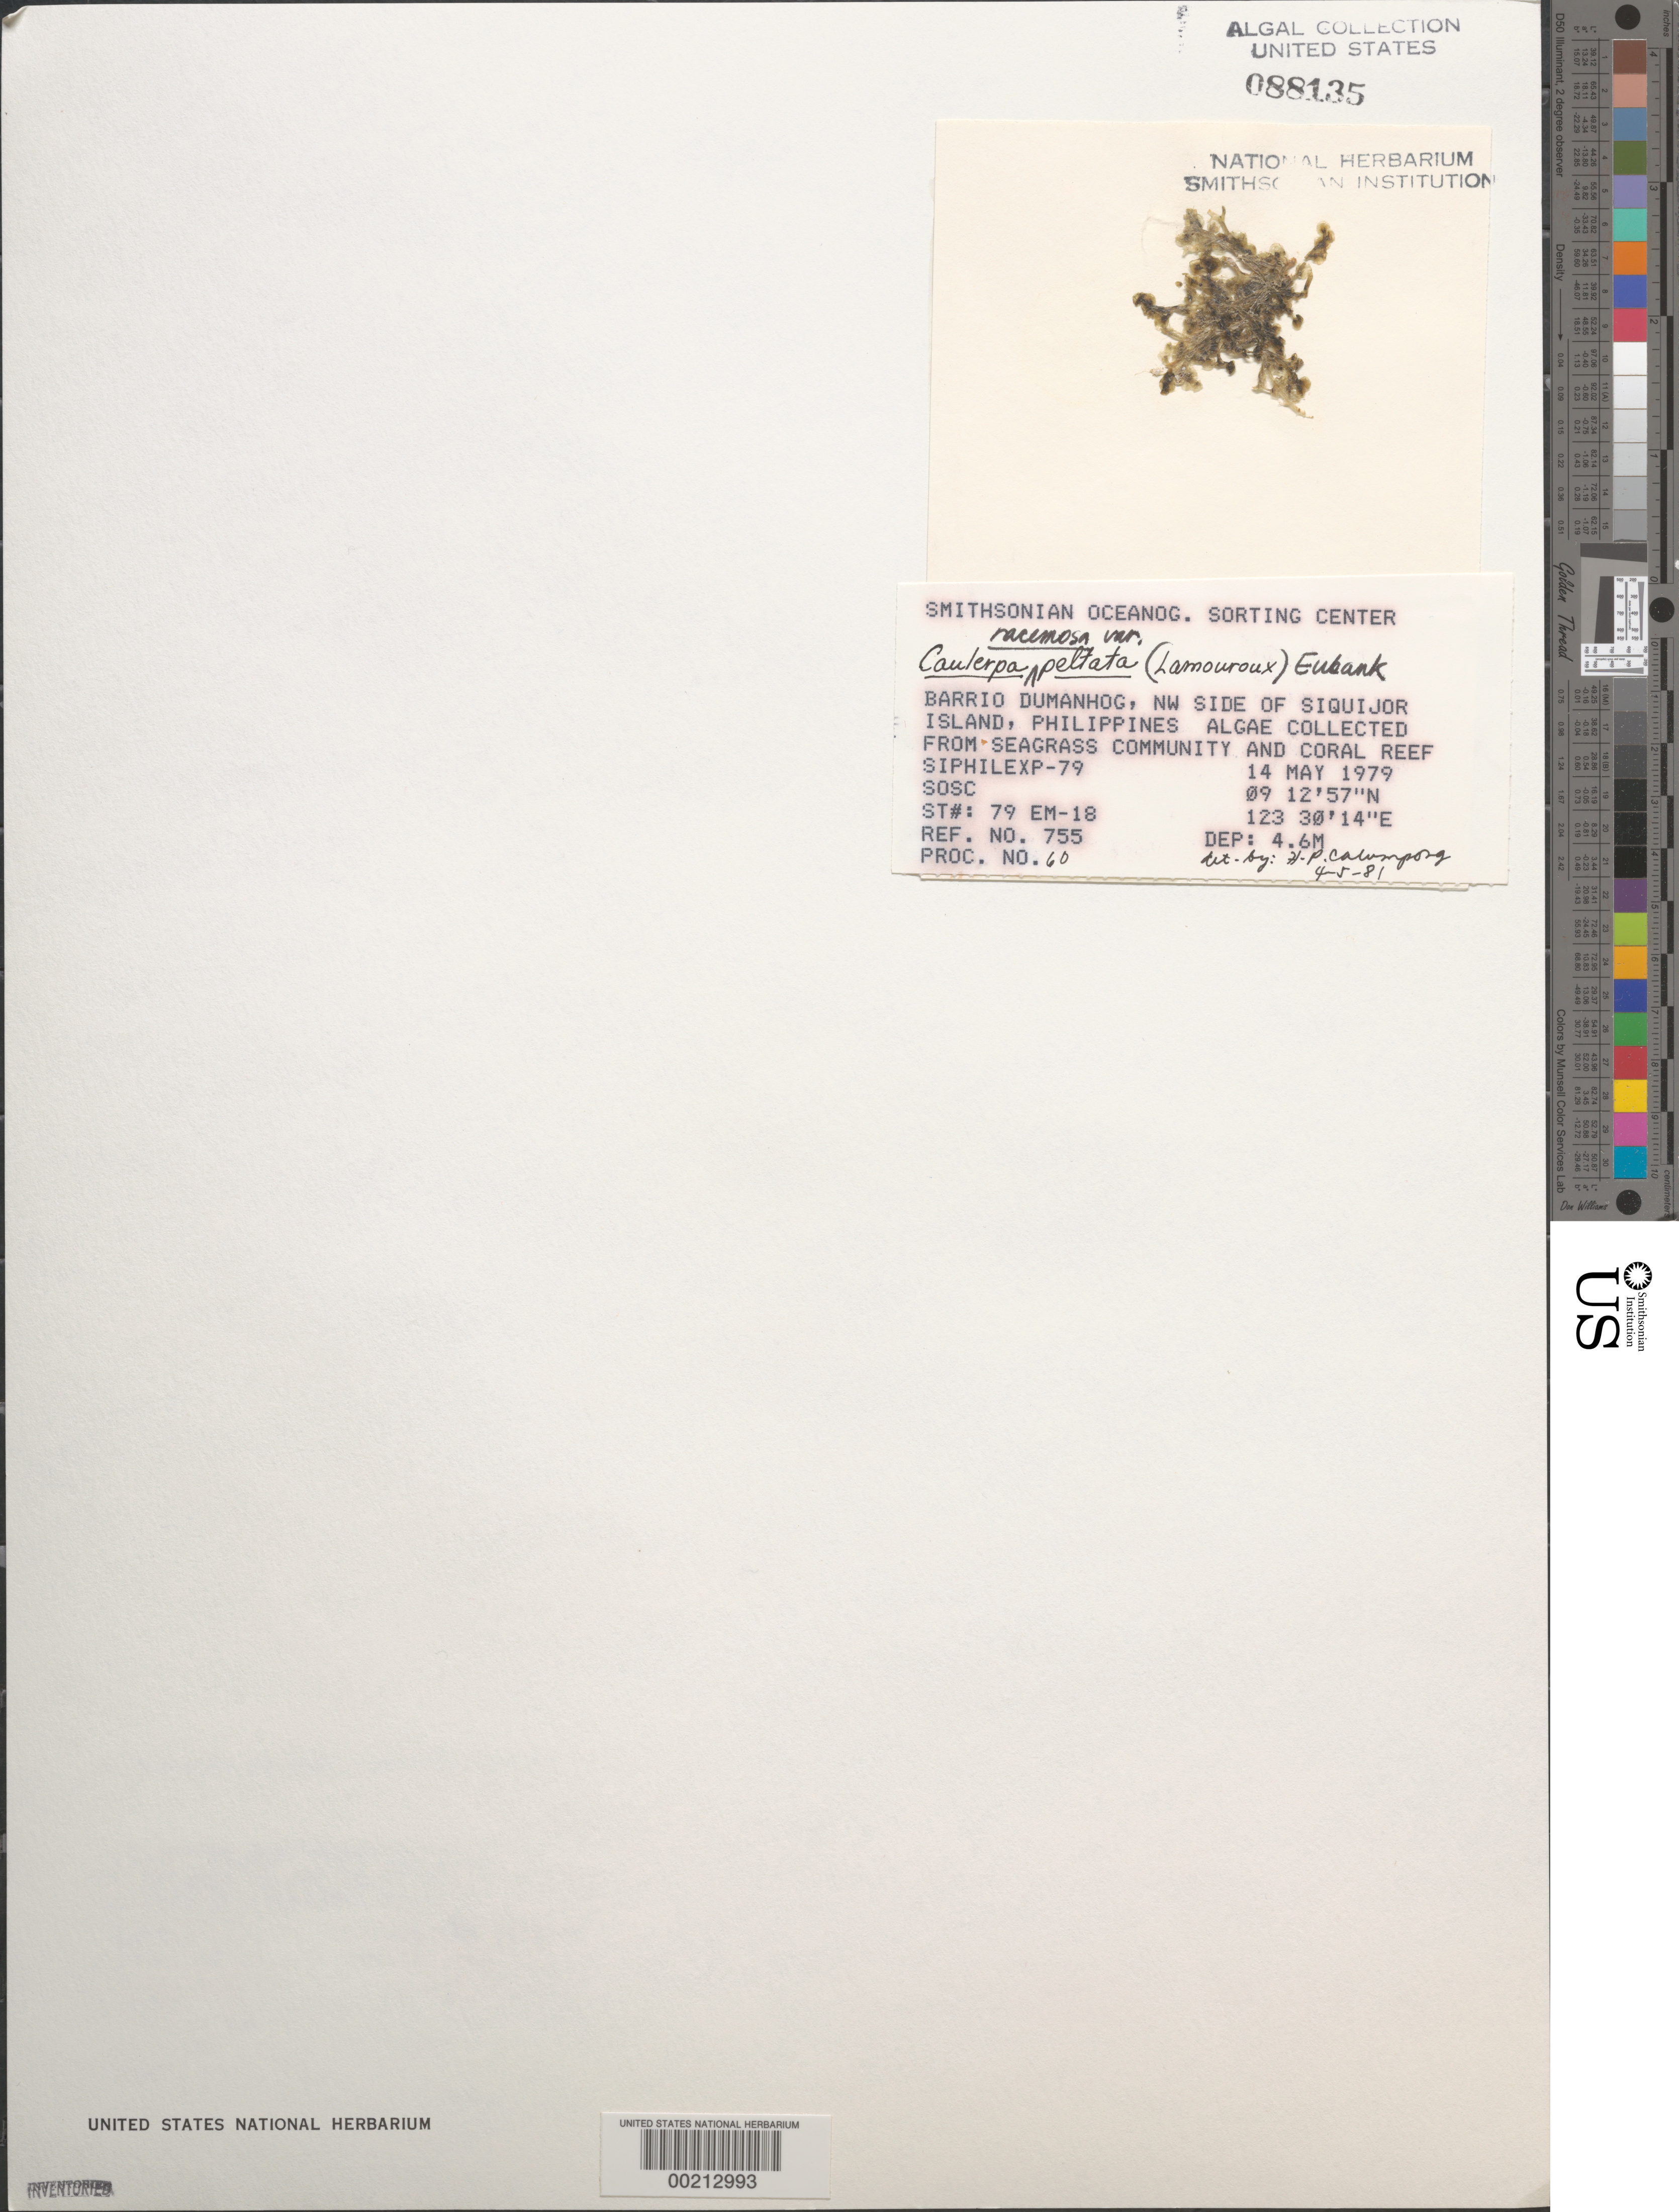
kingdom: Plantae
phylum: Chlorophyta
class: Ulvophyceae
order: Bryopsidales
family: Caulerpaceae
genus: Caulerpa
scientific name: Caulerpa racemosa var. peltata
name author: (J.V.Lamouroux) Eubank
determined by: Calumpong, H. P.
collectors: SOSC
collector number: Station 79 Em-18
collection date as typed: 14 May 1979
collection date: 1979-05-14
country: Philippines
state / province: Central Visayas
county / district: Siquijor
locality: Visayan, Barrio dumanhog, siquijor island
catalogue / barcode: US 88135